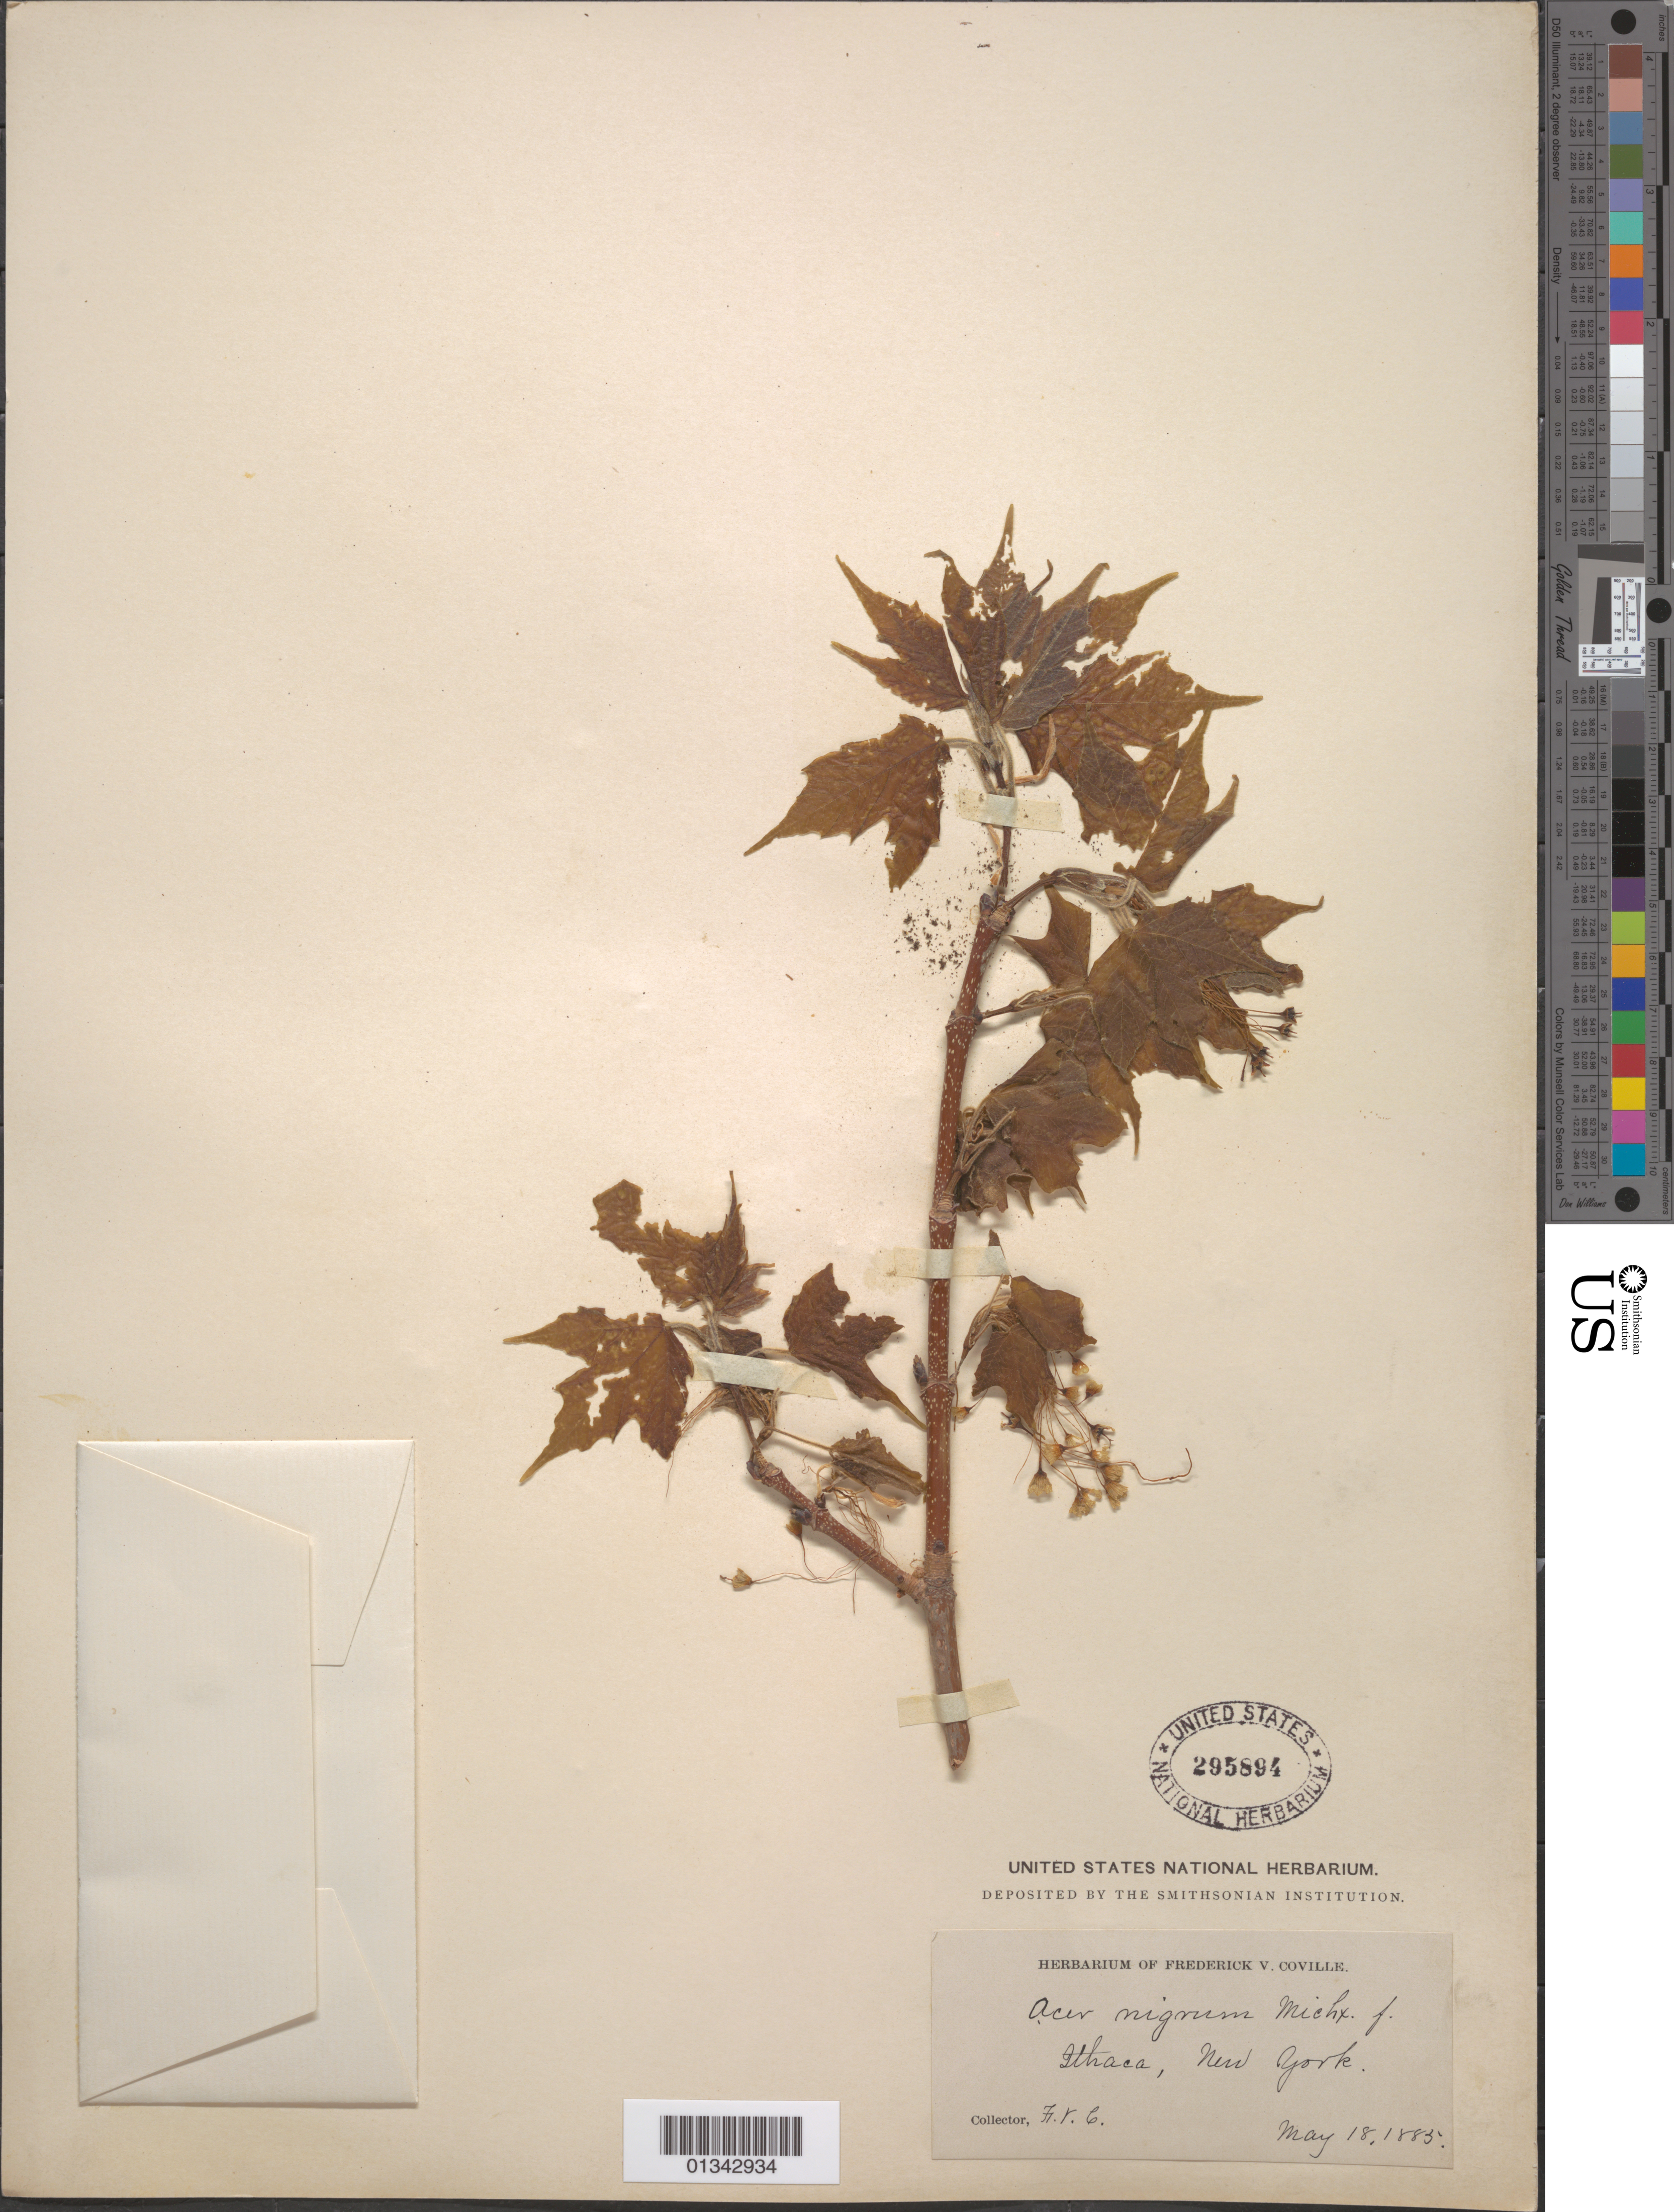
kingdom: Plantae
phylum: Tracheophyta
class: Magnoliopsida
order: Sapindales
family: Sapindaceae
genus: Acer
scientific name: Acer saccharum subsp. nigrum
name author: (F. Michx.) Desmarais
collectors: F. V. Coville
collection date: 1885-05-18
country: United States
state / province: New York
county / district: Tompkins County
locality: Ithaca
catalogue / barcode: US 295894